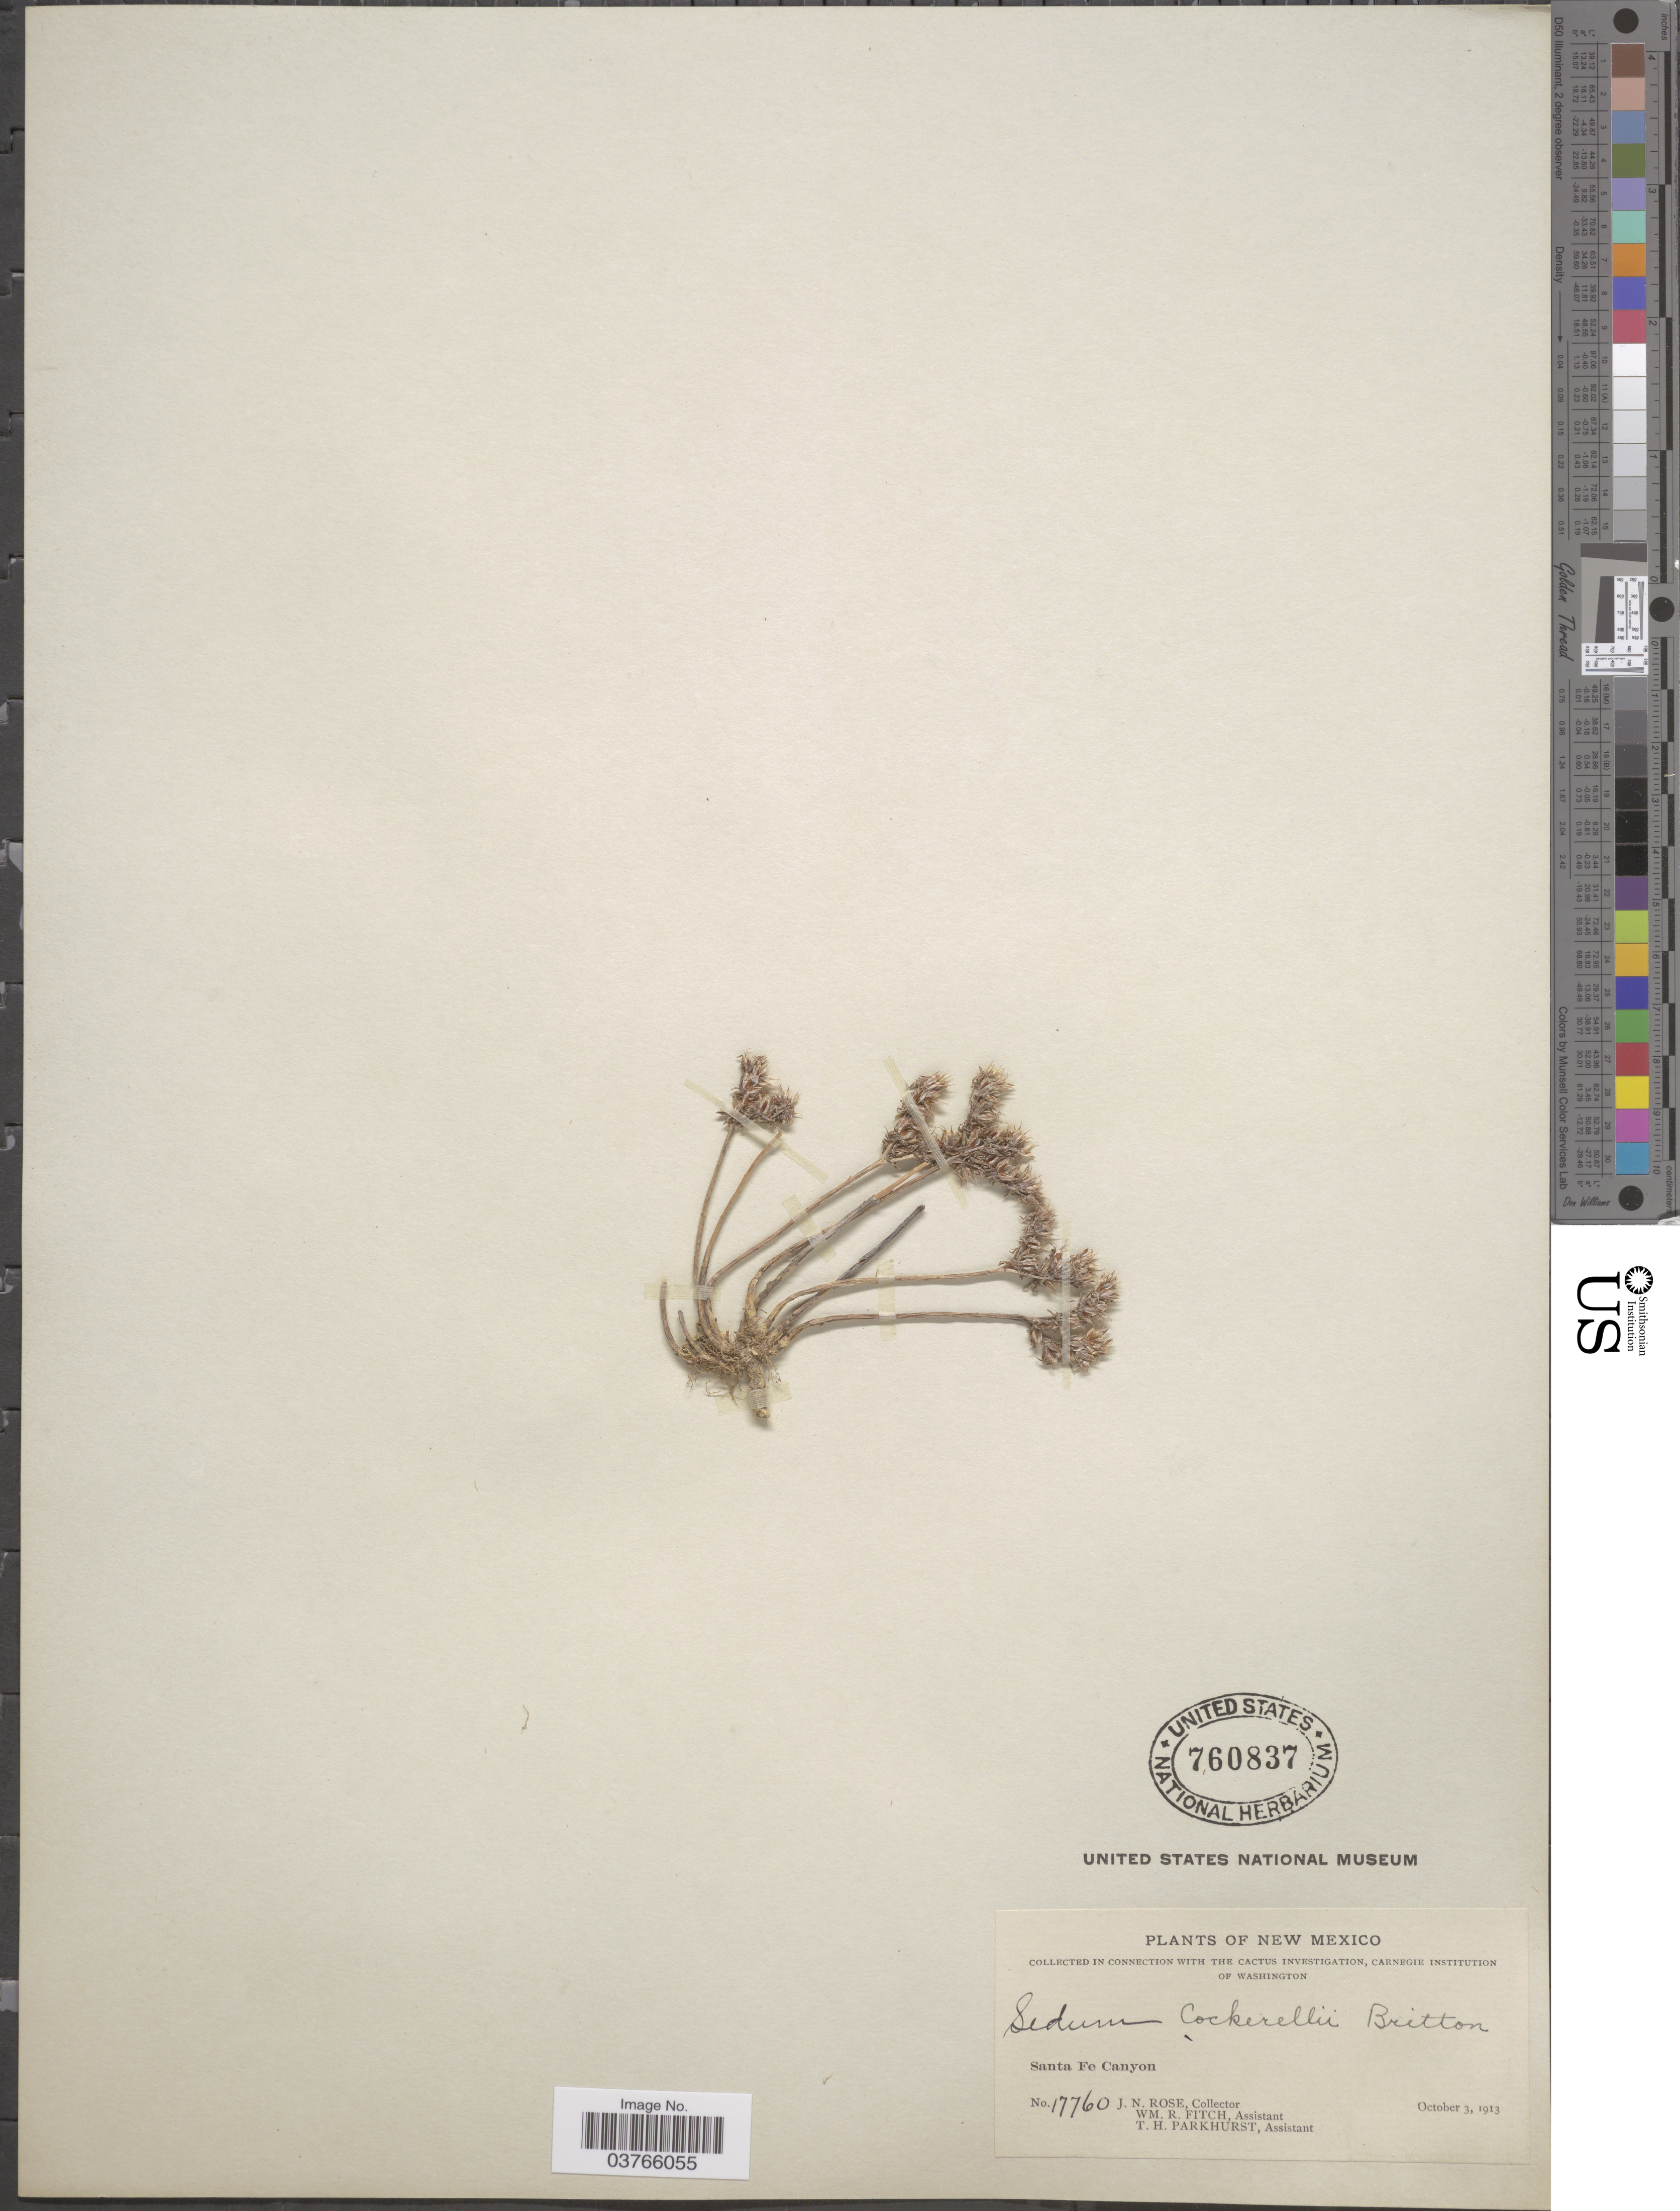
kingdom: Plantae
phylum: Tracheophyta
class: Magnoliopsida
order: Saxifragales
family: Crassulaceae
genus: Sedum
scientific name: Sedum cockerellii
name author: Britton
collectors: J. N. Rose, W. R. Fitch & T. Parkhurst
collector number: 17760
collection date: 1913-10-03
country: United States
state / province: New Mexico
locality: Santa Fe Canyon.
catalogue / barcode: US 760837